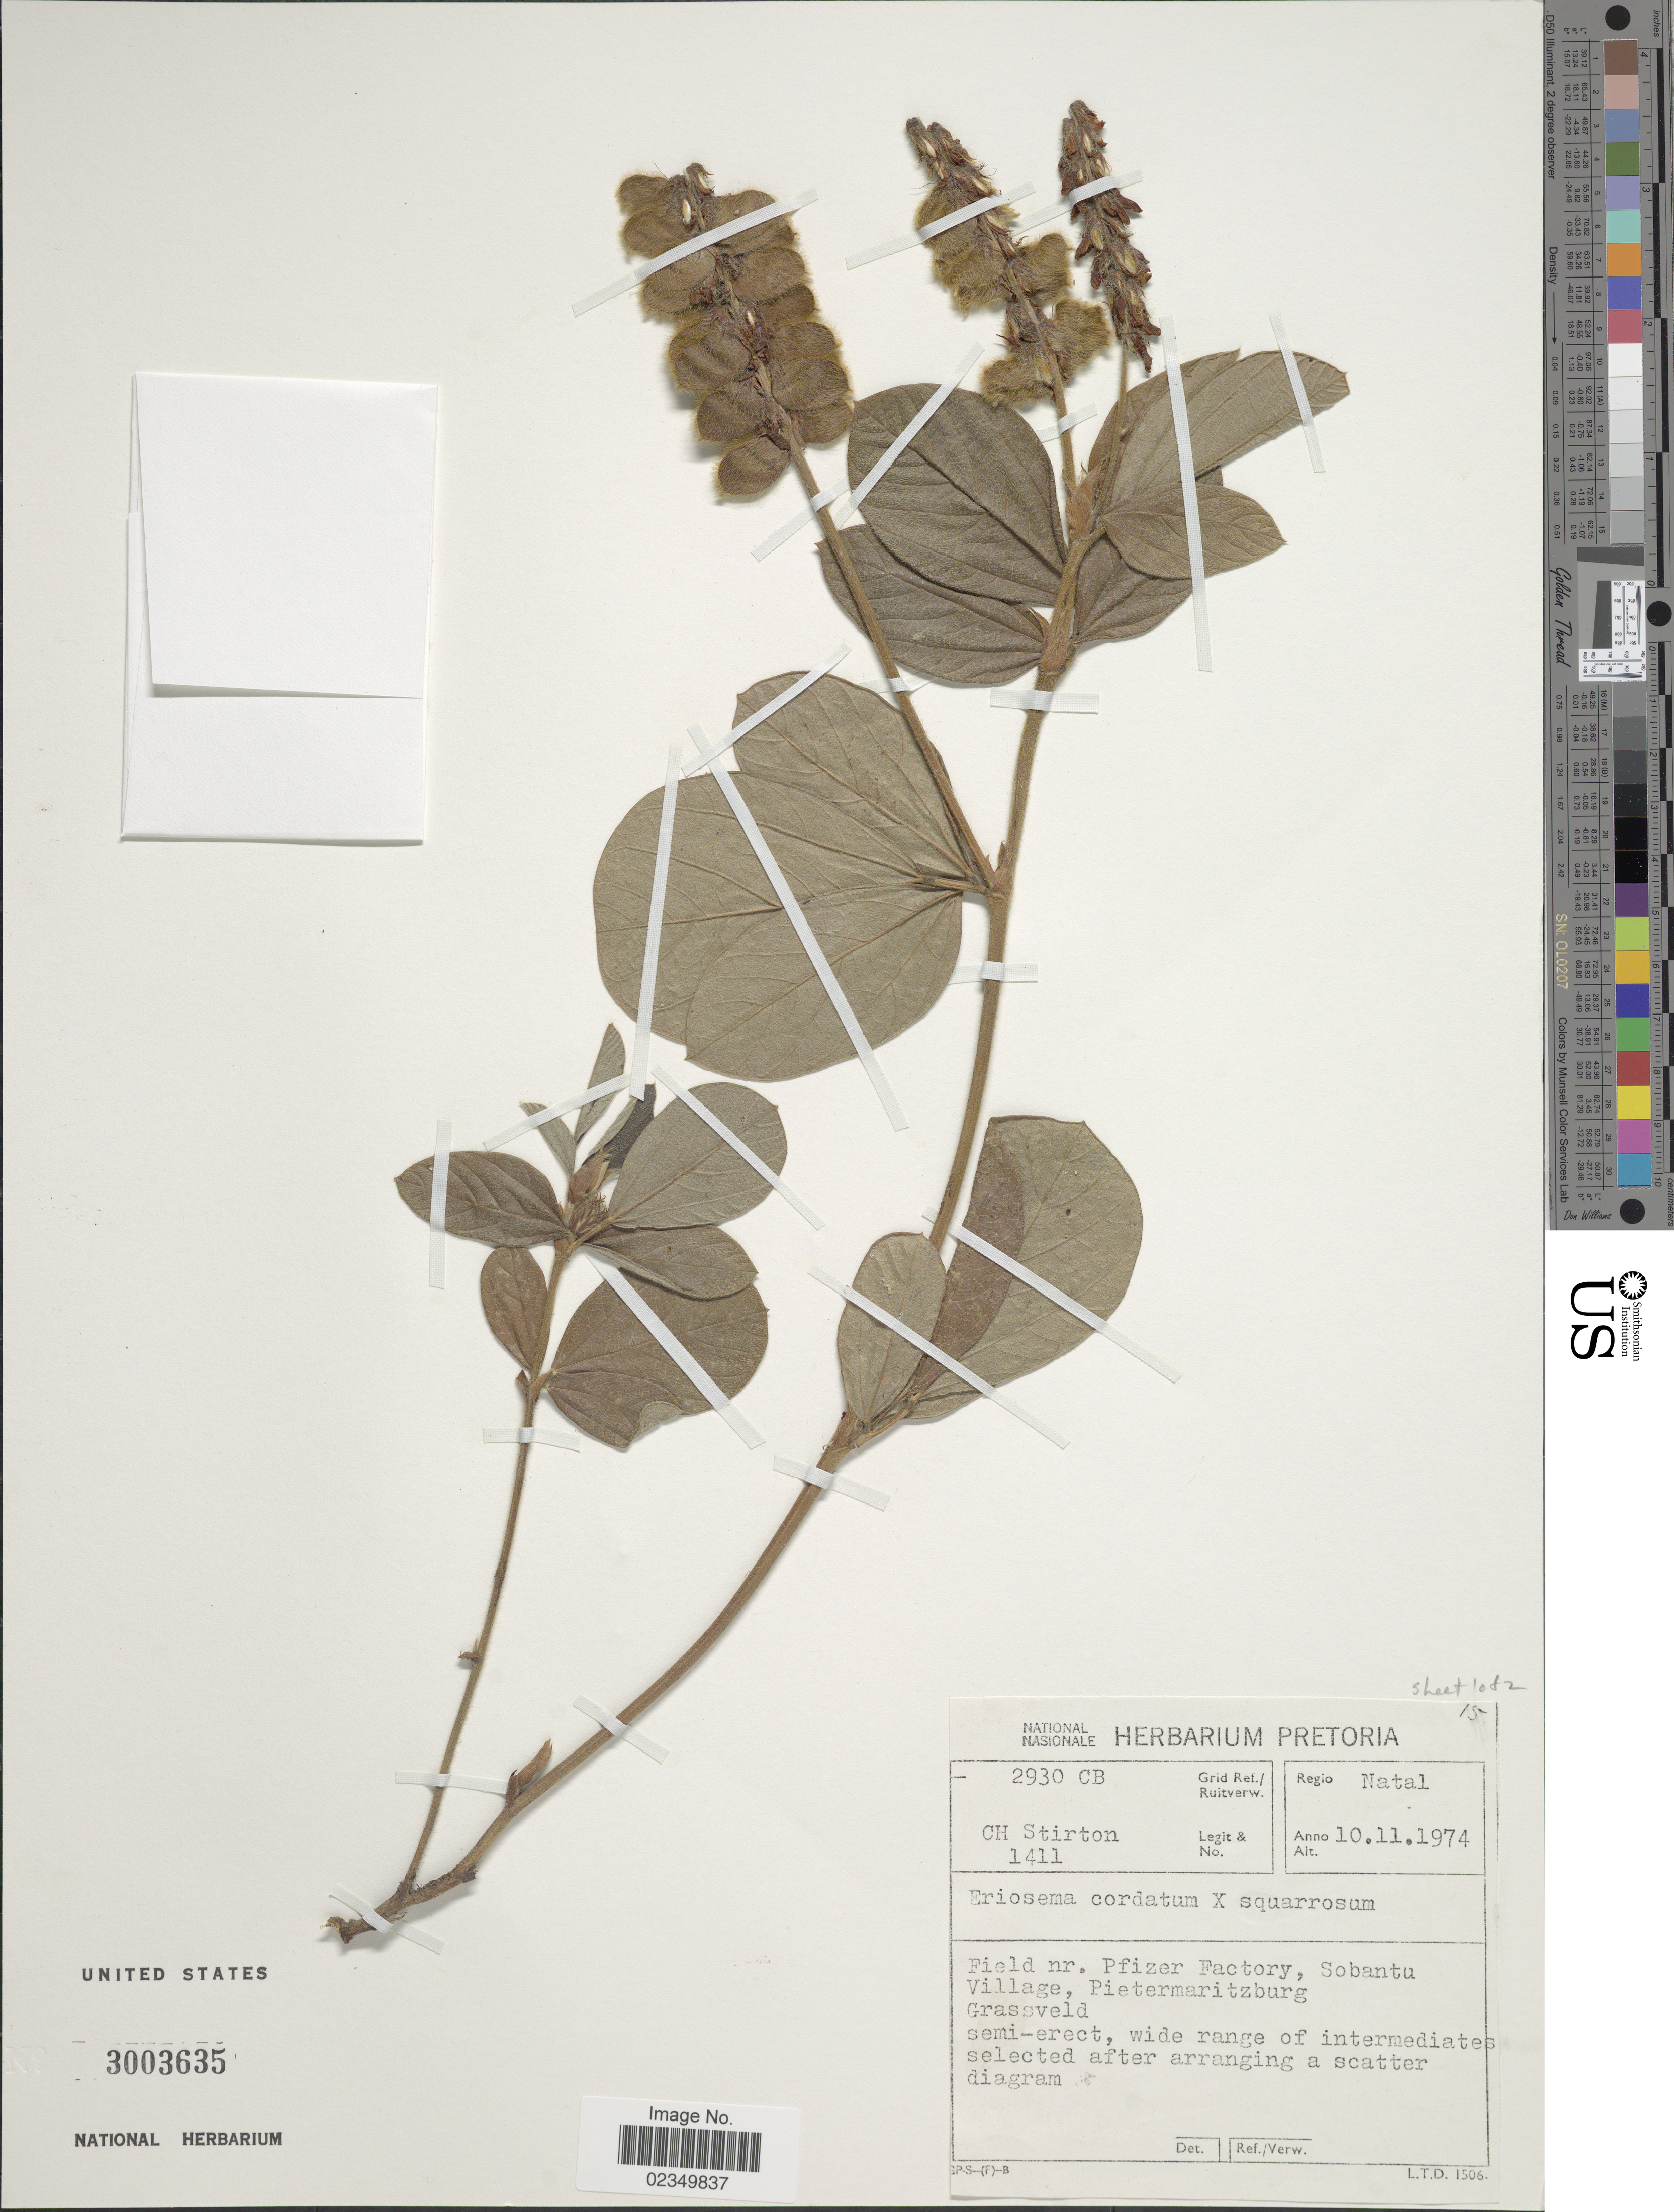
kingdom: Plantae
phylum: Tracheophyta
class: Magnoliopsida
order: Fabales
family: Fabaceae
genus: Eriosema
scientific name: Eriosema cordatum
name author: E. Mey.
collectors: C. H. Stirton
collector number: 1411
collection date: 1974-11-10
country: South Africa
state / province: KwaZulu-Natal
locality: Natal, Field nr. Pfizer Factory, Sobantu Village, Pietermaritzburg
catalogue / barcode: US 3003635